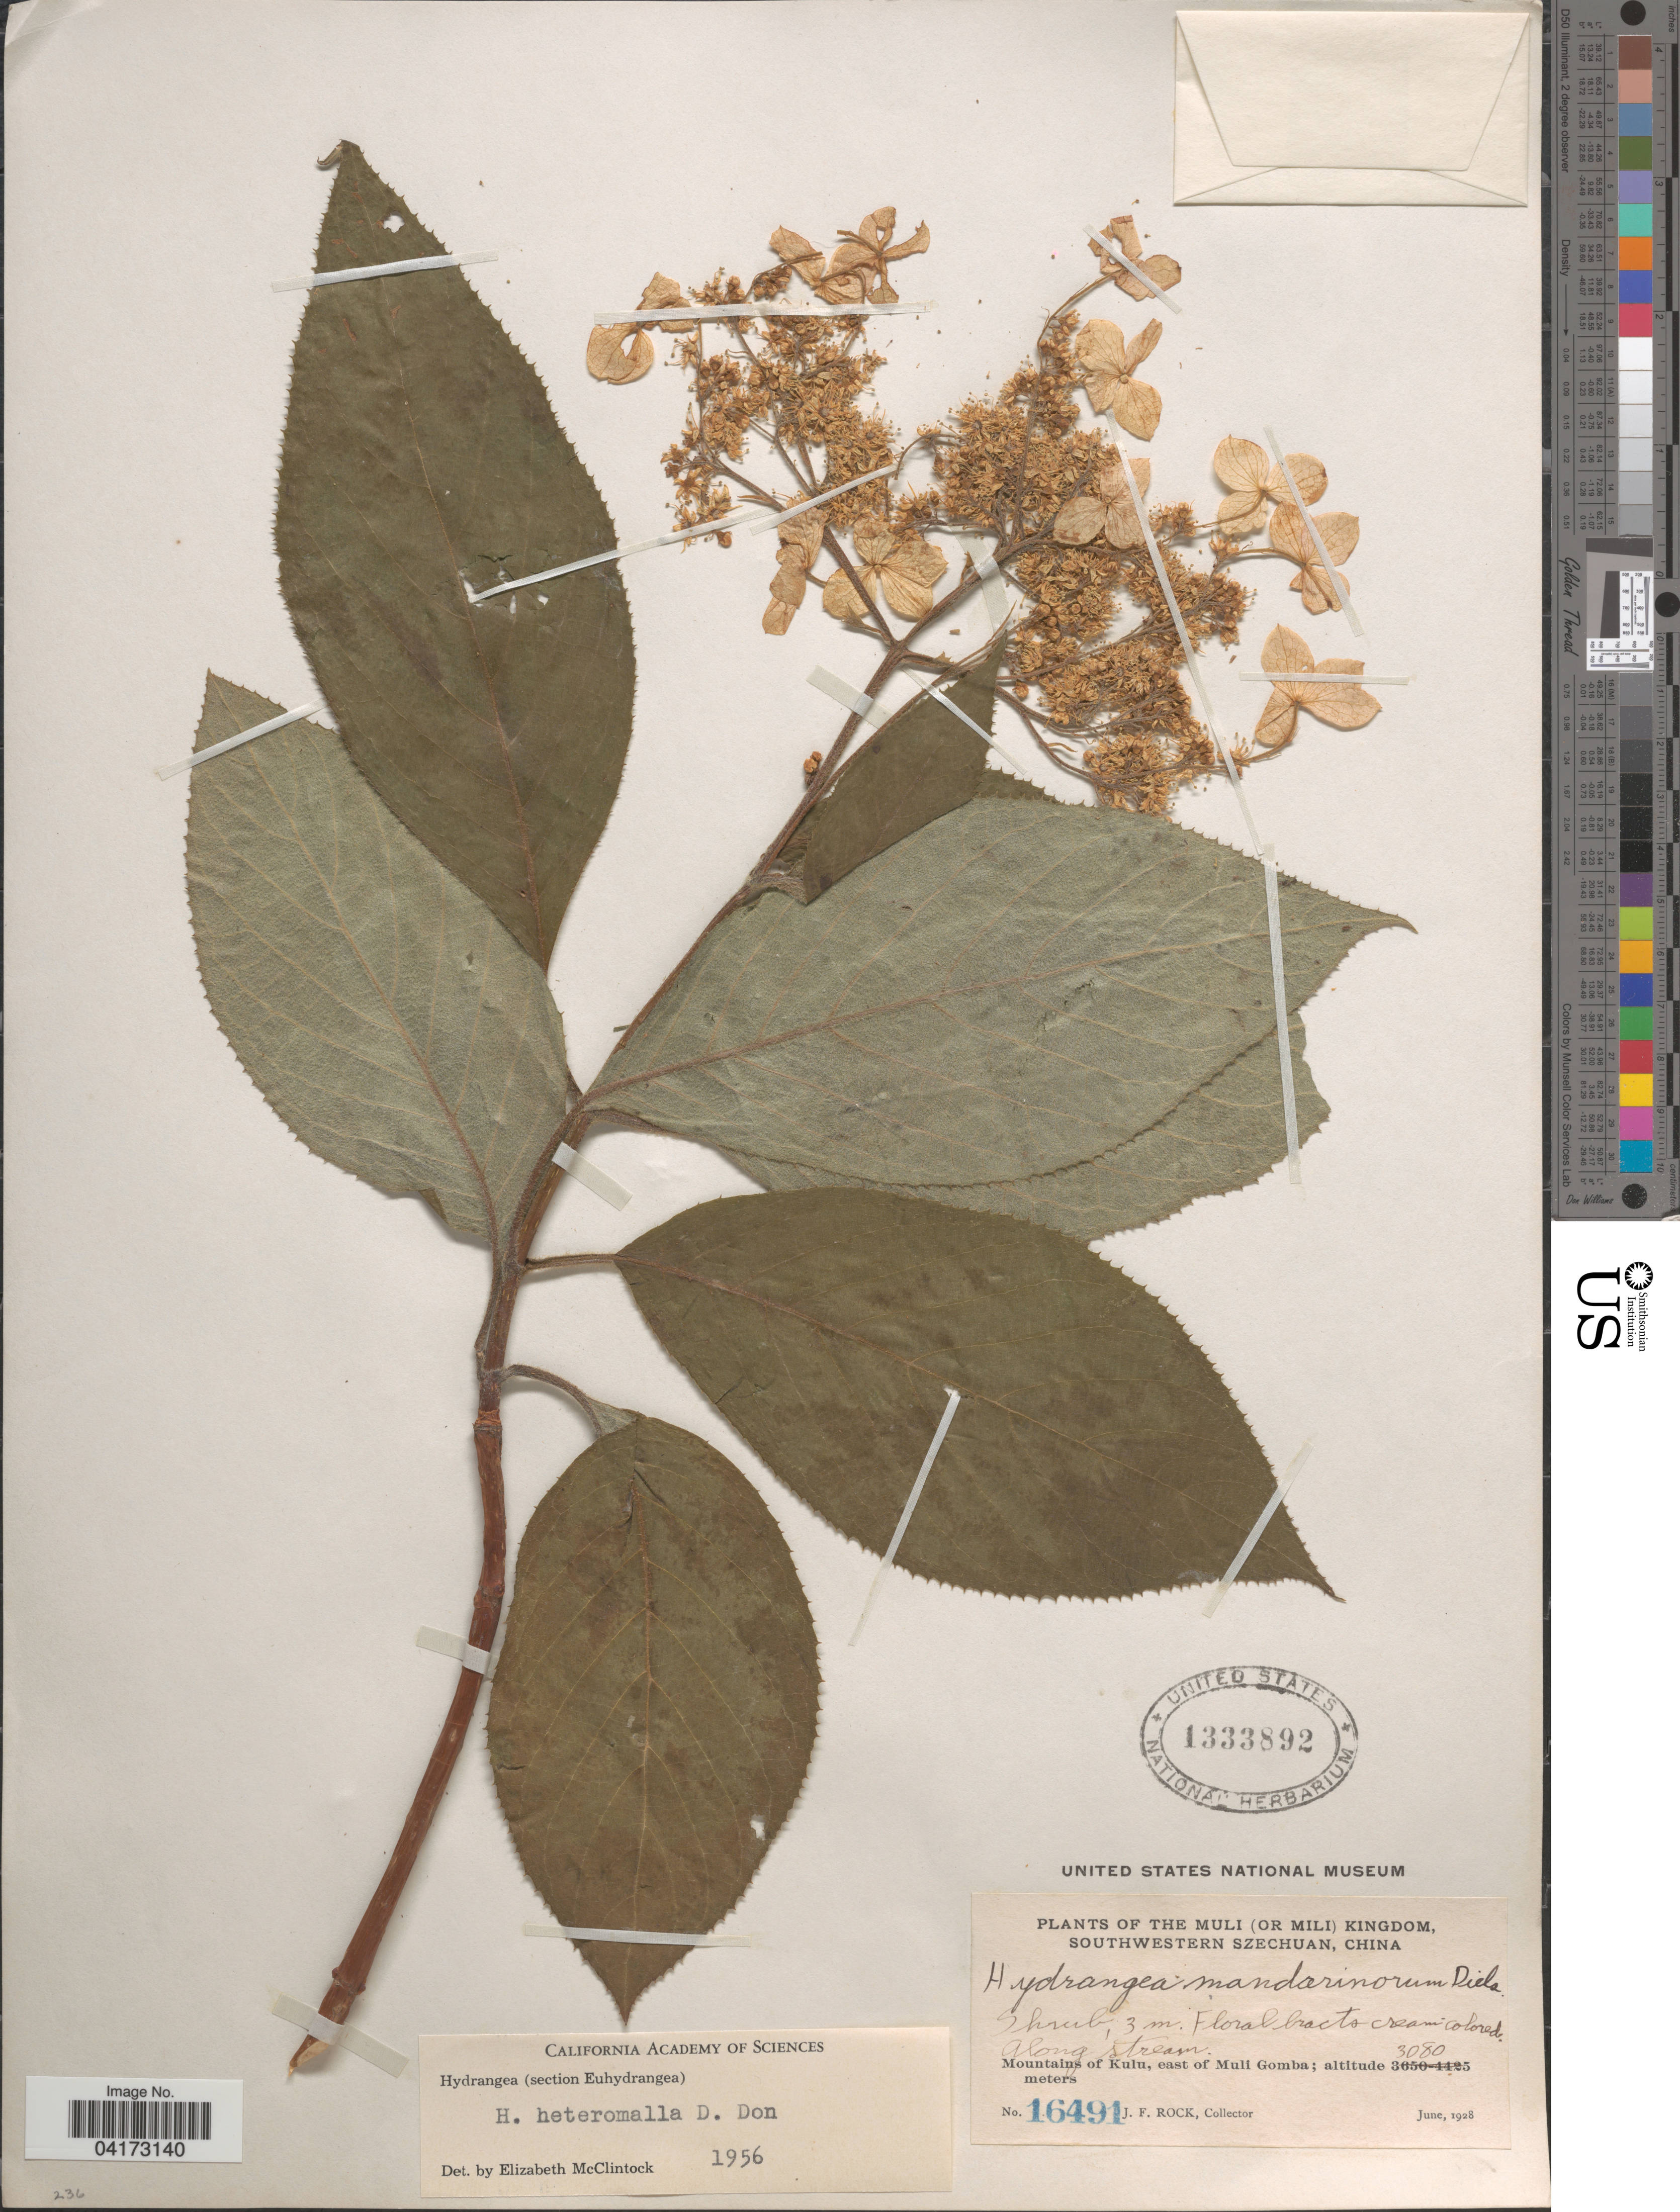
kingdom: Plantae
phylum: Tracheophyta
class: Magnoliopsida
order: Cornales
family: Hydrangeaceae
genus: Hydrangea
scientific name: Hydrangea heteromalla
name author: D. Don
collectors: J. Rock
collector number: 16491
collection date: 1928-06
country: China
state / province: Sichuan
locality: The Muli (or Mili) Kingdom, Southwestern Szechuan. Mountains of Kulu, east of Muli Gomba.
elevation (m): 3080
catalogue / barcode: US 1333892